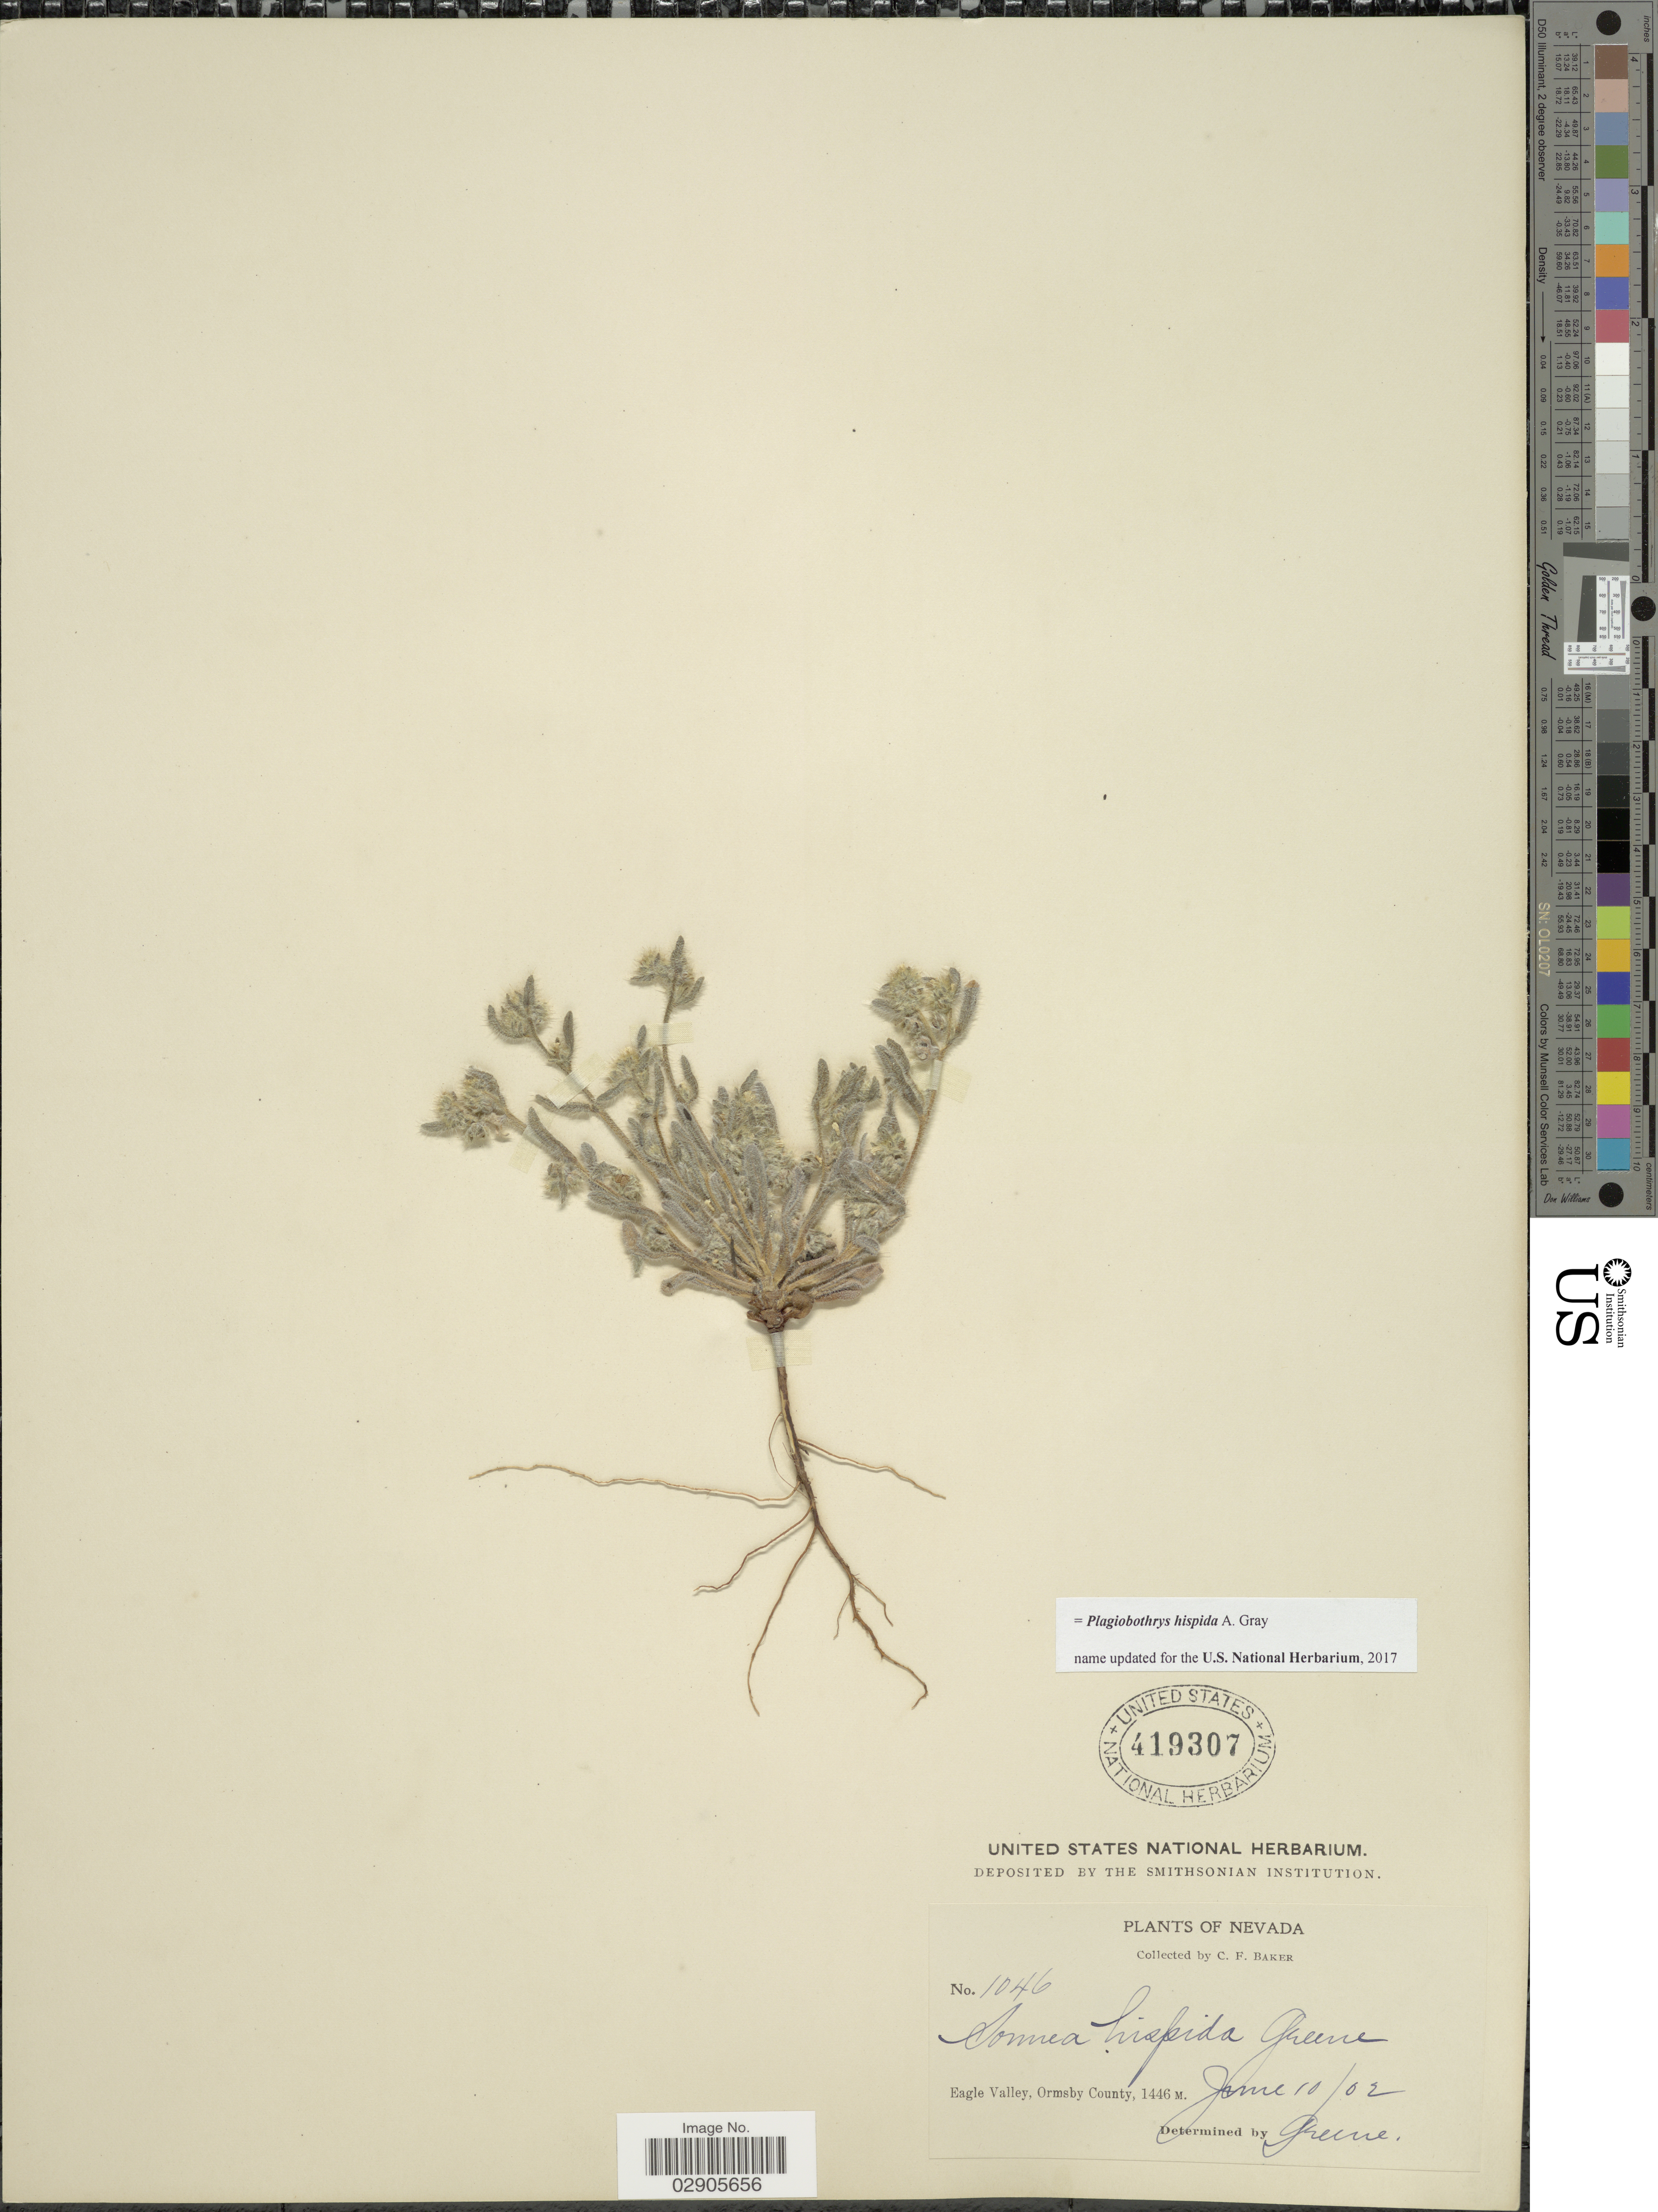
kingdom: Plantae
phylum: Tracheophyta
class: Magnoliopsida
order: Boraginales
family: Boraginaceae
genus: Plagiobothrys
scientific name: Plagiobothrys hispida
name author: A. Gray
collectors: C. F. Baker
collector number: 1046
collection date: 1902-06-10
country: United States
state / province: Nevada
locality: Eagle Valley, Ormsby County.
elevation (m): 1446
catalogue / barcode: US 419307